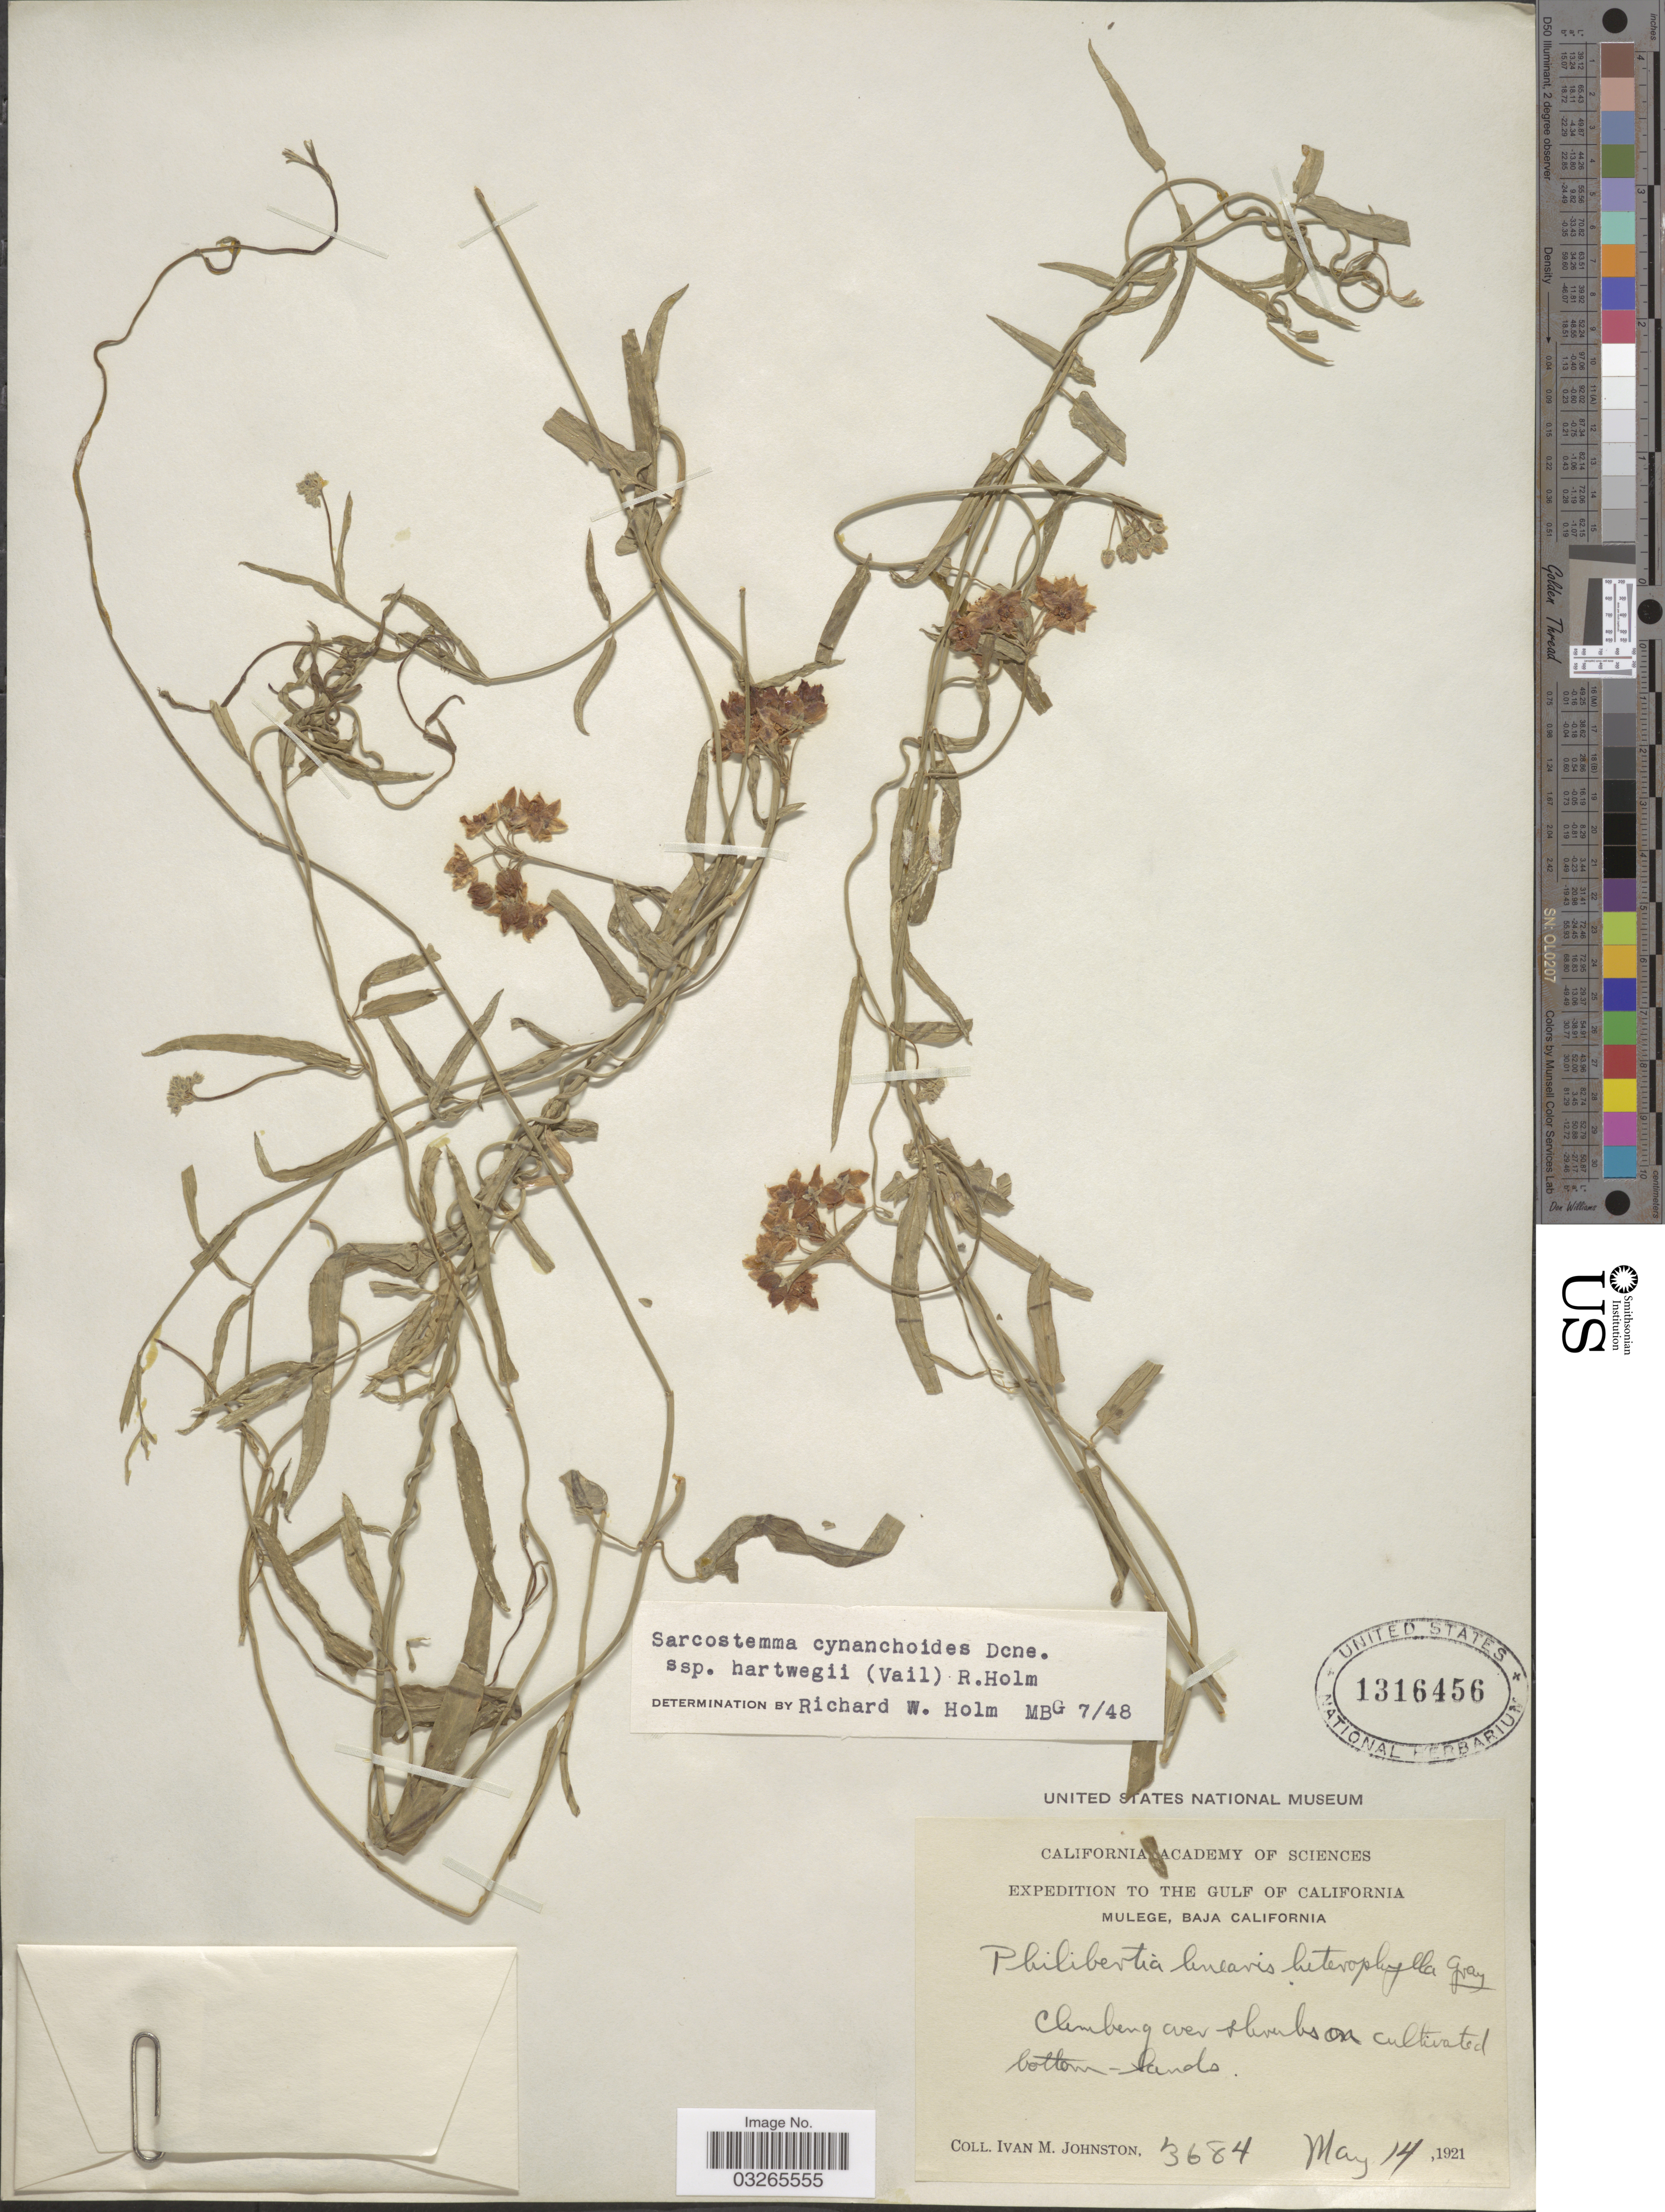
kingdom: Plantae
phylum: Tracheophyta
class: Magnoliopsida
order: Gentianales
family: Apocynaceae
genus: Sarcostemma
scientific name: Sarcostemma cynanchoides subsp. hartwegii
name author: (Vail) R.W. Holm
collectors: I.M. Johnston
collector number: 3684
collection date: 1921-05-14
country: Mexico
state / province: Baja California Sur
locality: The Gulf of California, Mulege, Baja California.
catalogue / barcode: US 1316456